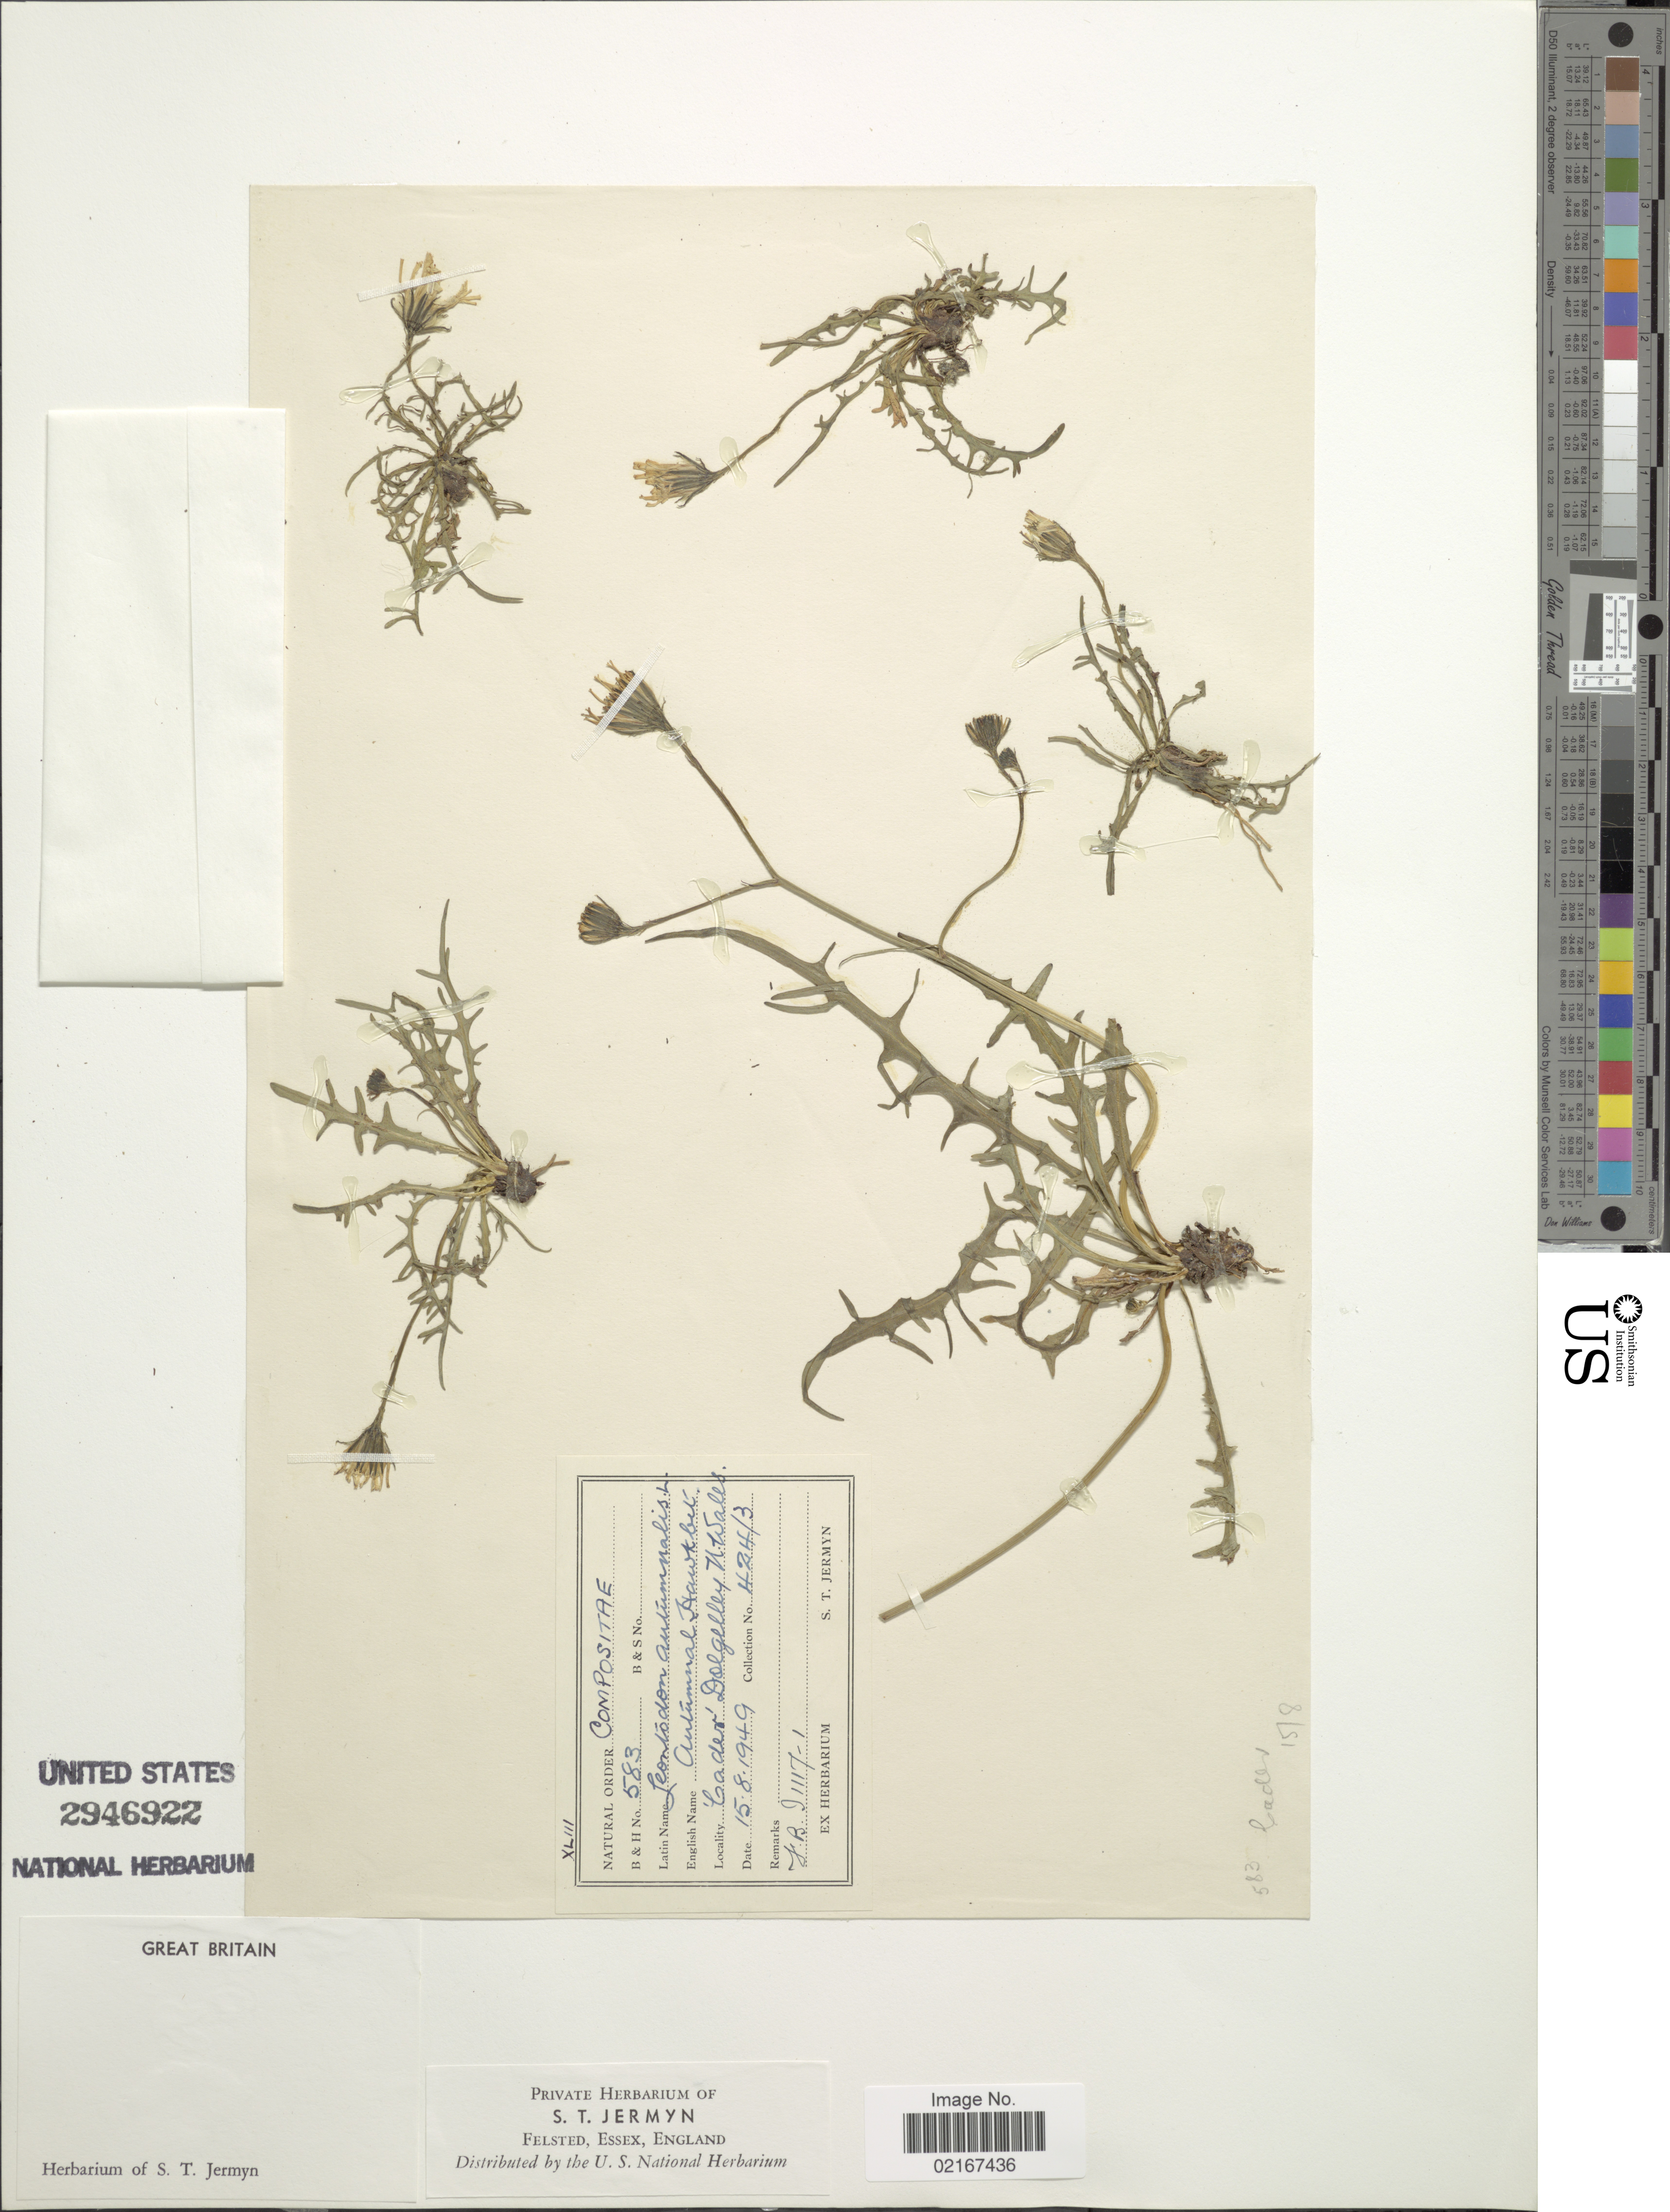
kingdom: Plantae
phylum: Tracheophyta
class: Magnoliopsida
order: Asterales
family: Asteraceae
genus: Scorzoneroides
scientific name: Scorzoneroides autumnalis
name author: (L.) Moench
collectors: S. Jermyn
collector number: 424/3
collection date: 1949-08-15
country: United Kingdom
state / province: Wales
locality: Great Britain, Cader' Dolgelley, N. Wales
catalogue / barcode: US 2946922